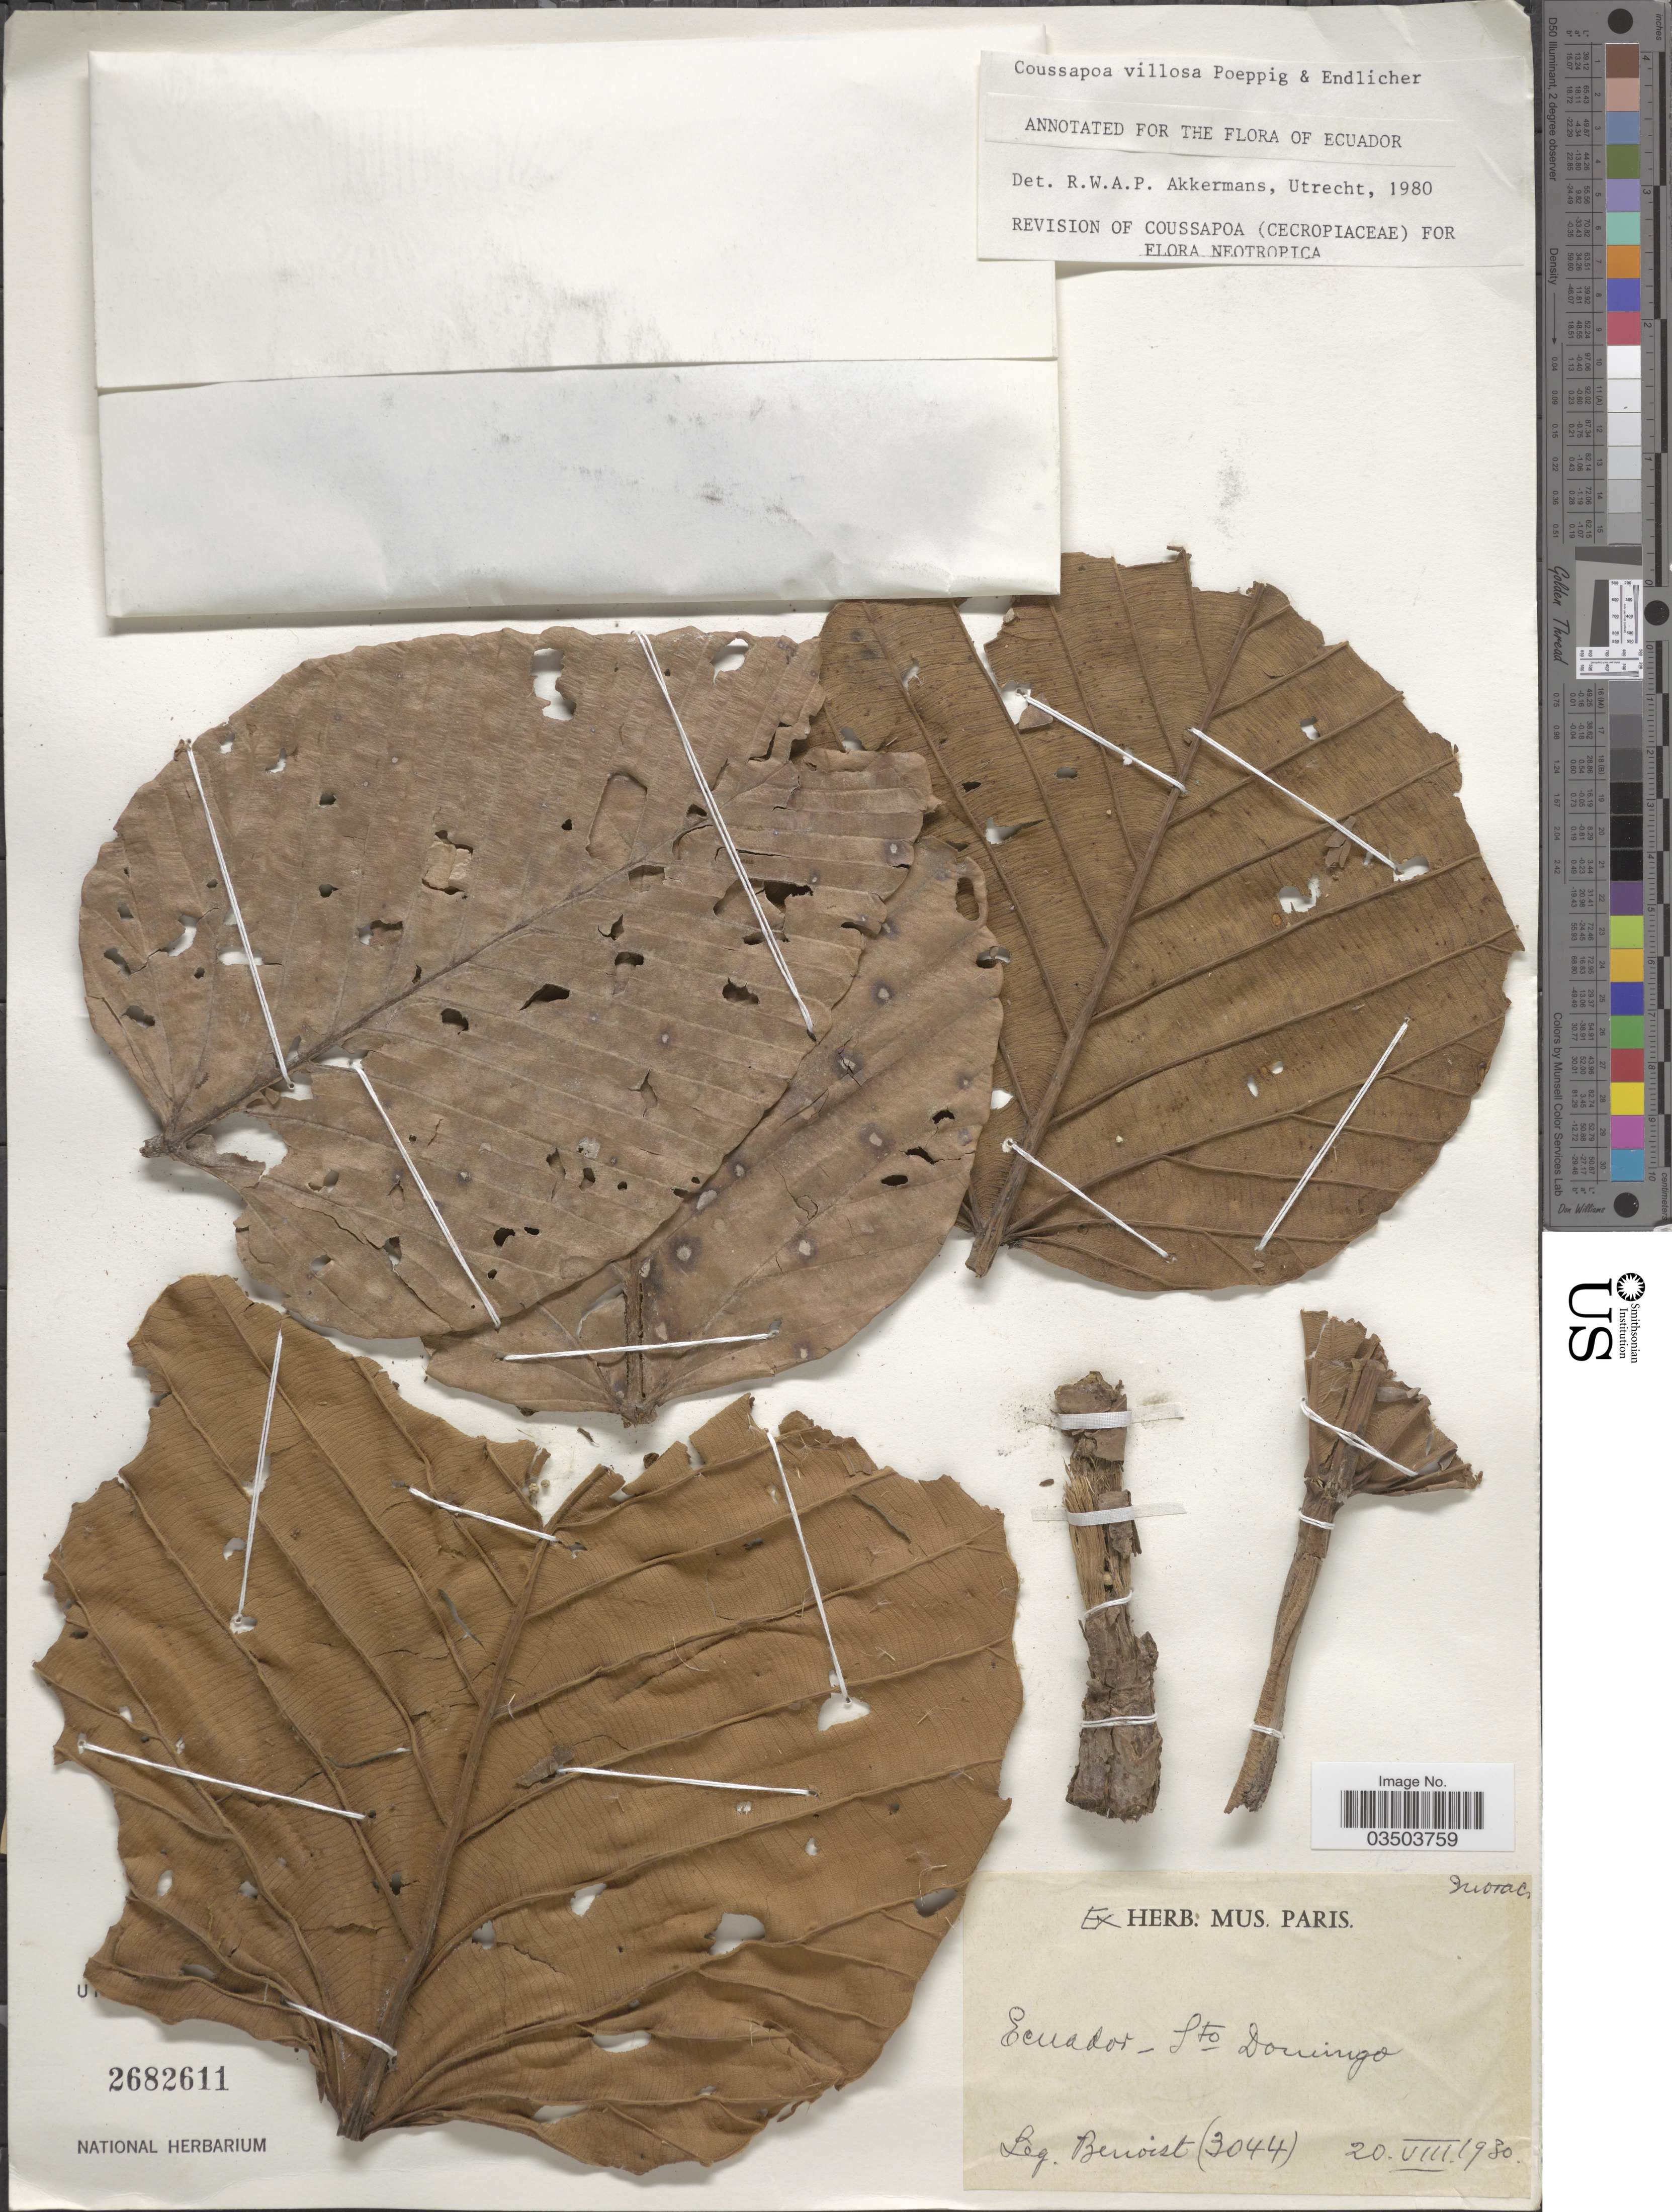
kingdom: Plantae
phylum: Tracheophyta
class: Magnoliopsida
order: Rosales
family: Urticaceae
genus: Coussapoa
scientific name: Coussapoa villosa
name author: Poepp. & Endl.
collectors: -- Benoist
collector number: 3044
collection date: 1980-08-20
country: Ecuador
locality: Sto Domingo.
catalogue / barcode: US 2682611